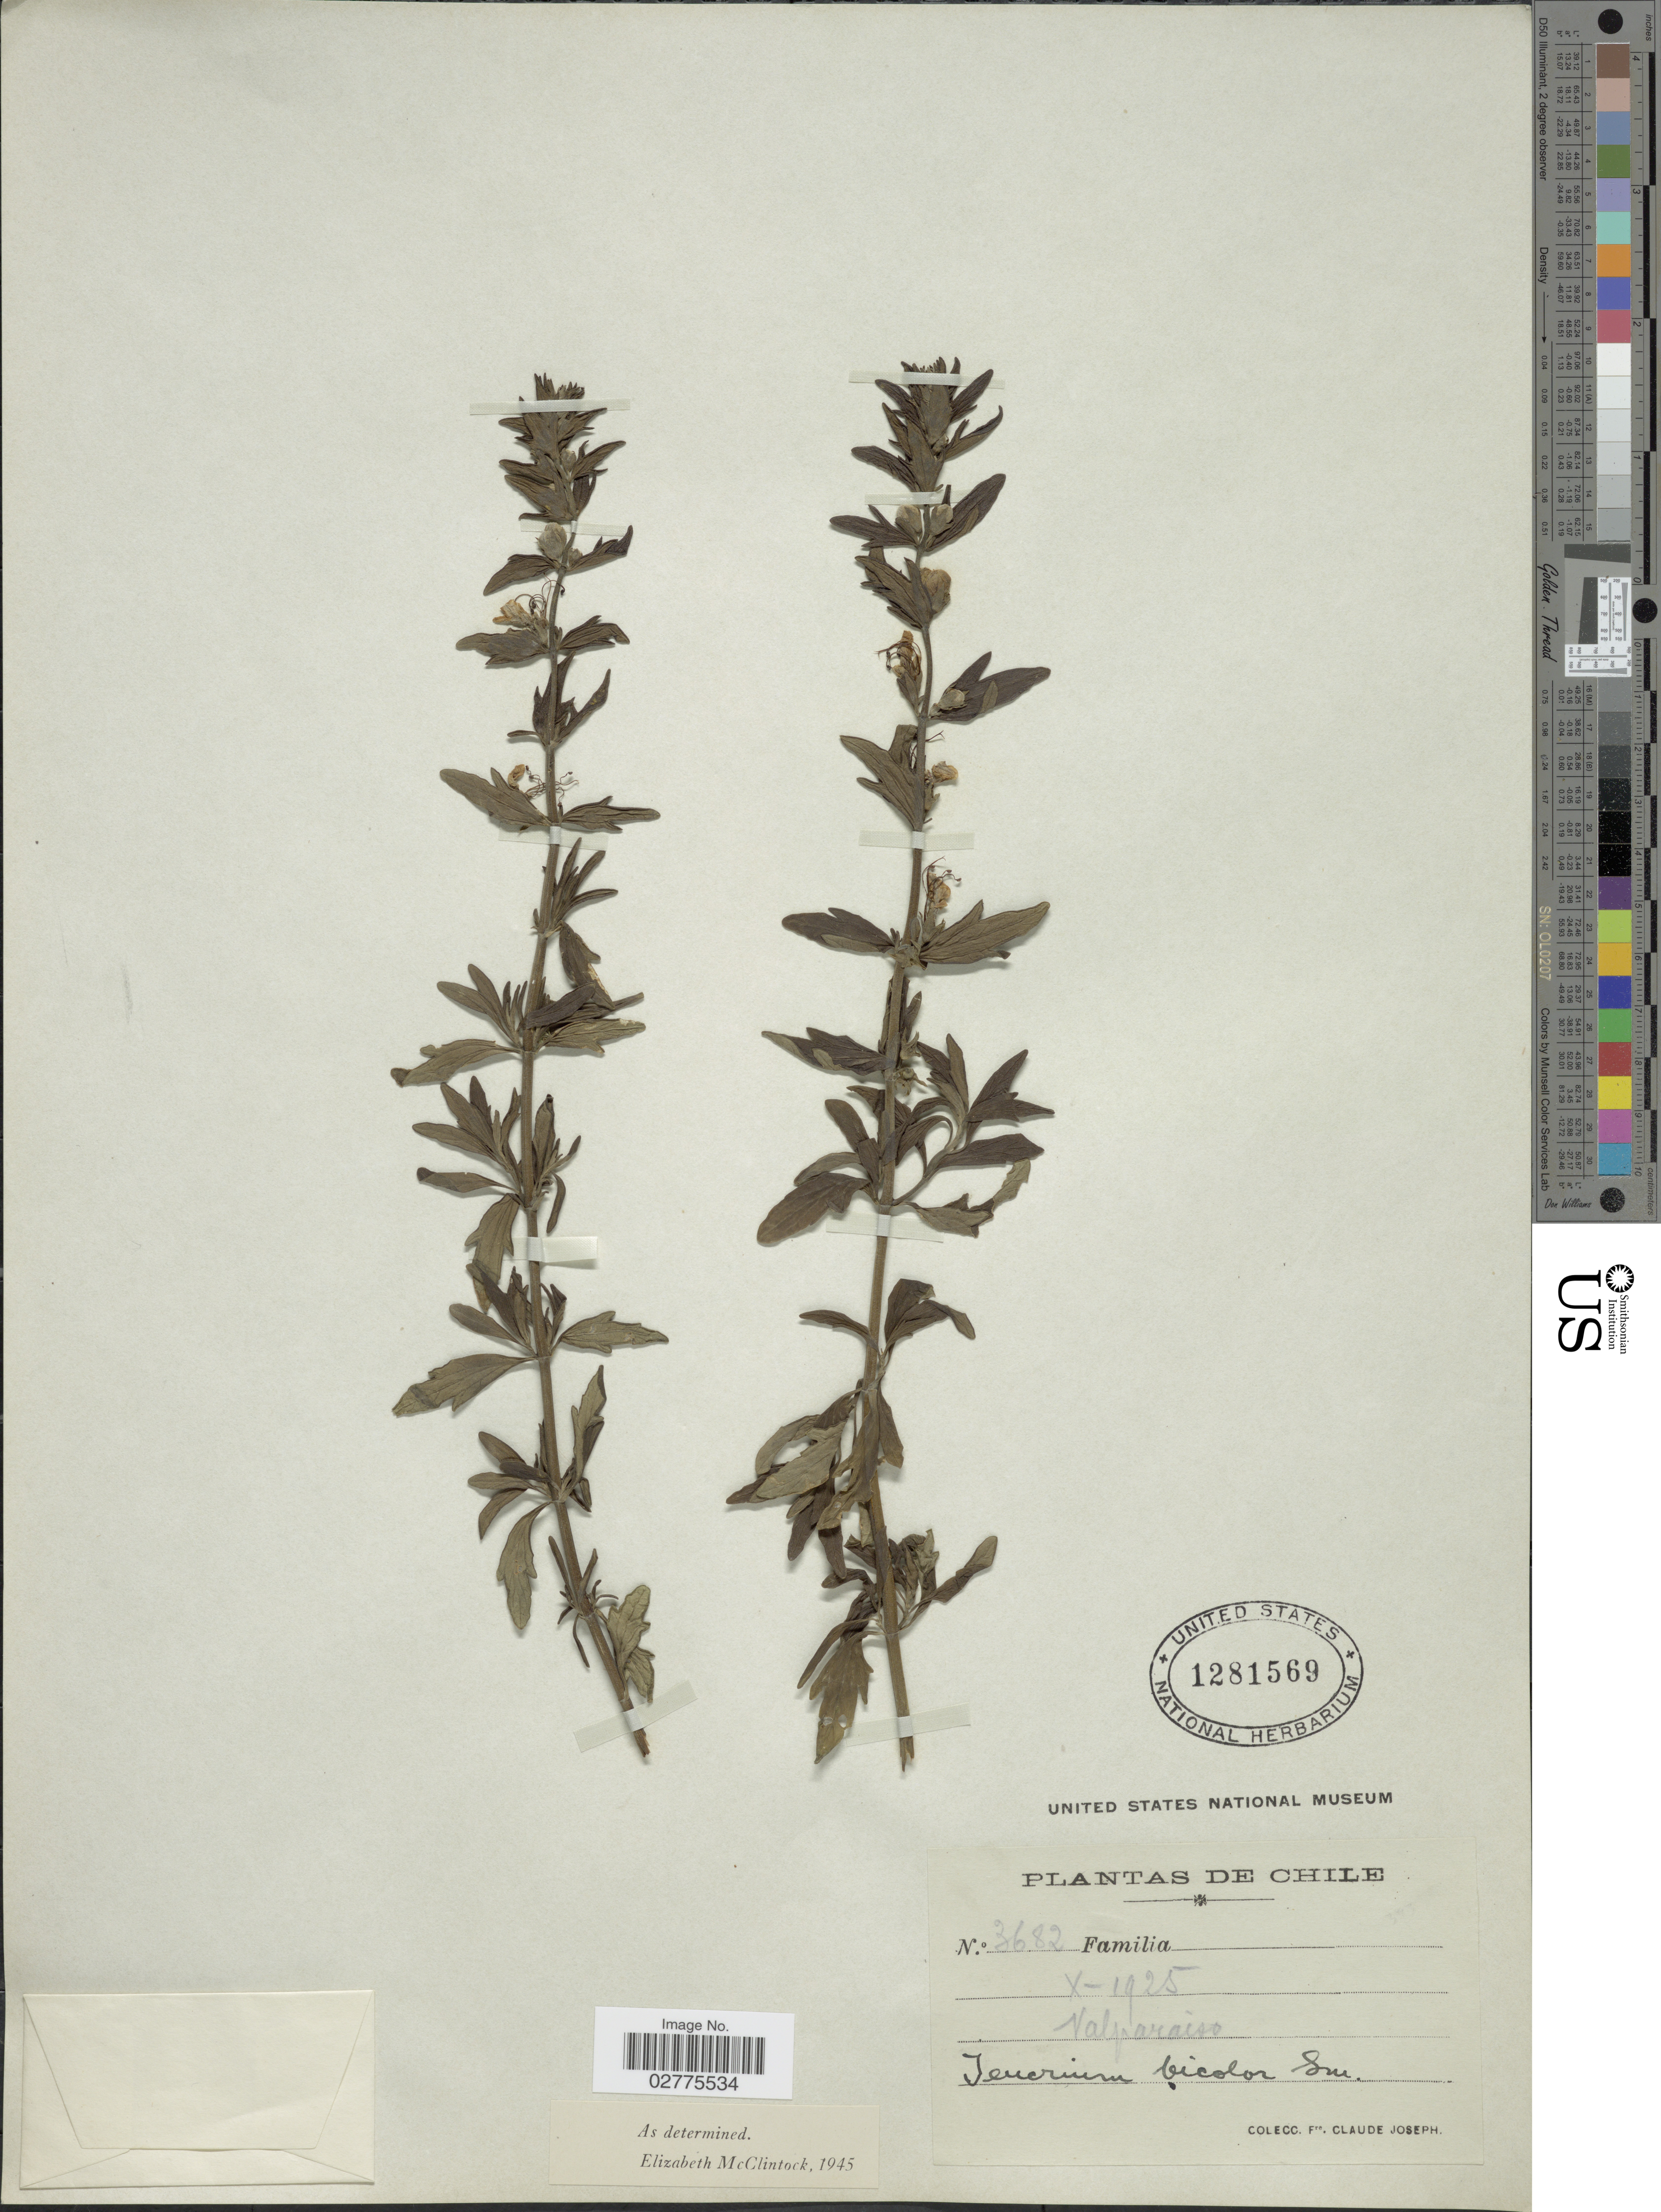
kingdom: Plantae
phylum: Tracheophyta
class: Magnoliopsida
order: Lamiales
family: Lamiaceae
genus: Teucrium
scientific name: Teucrium bicolor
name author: (Sm.) Raf.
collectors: Bro. Claude-Joseph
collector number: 3682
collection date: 1925-10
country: Chile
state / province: Valparaíso (V)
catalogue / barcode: US 1281569